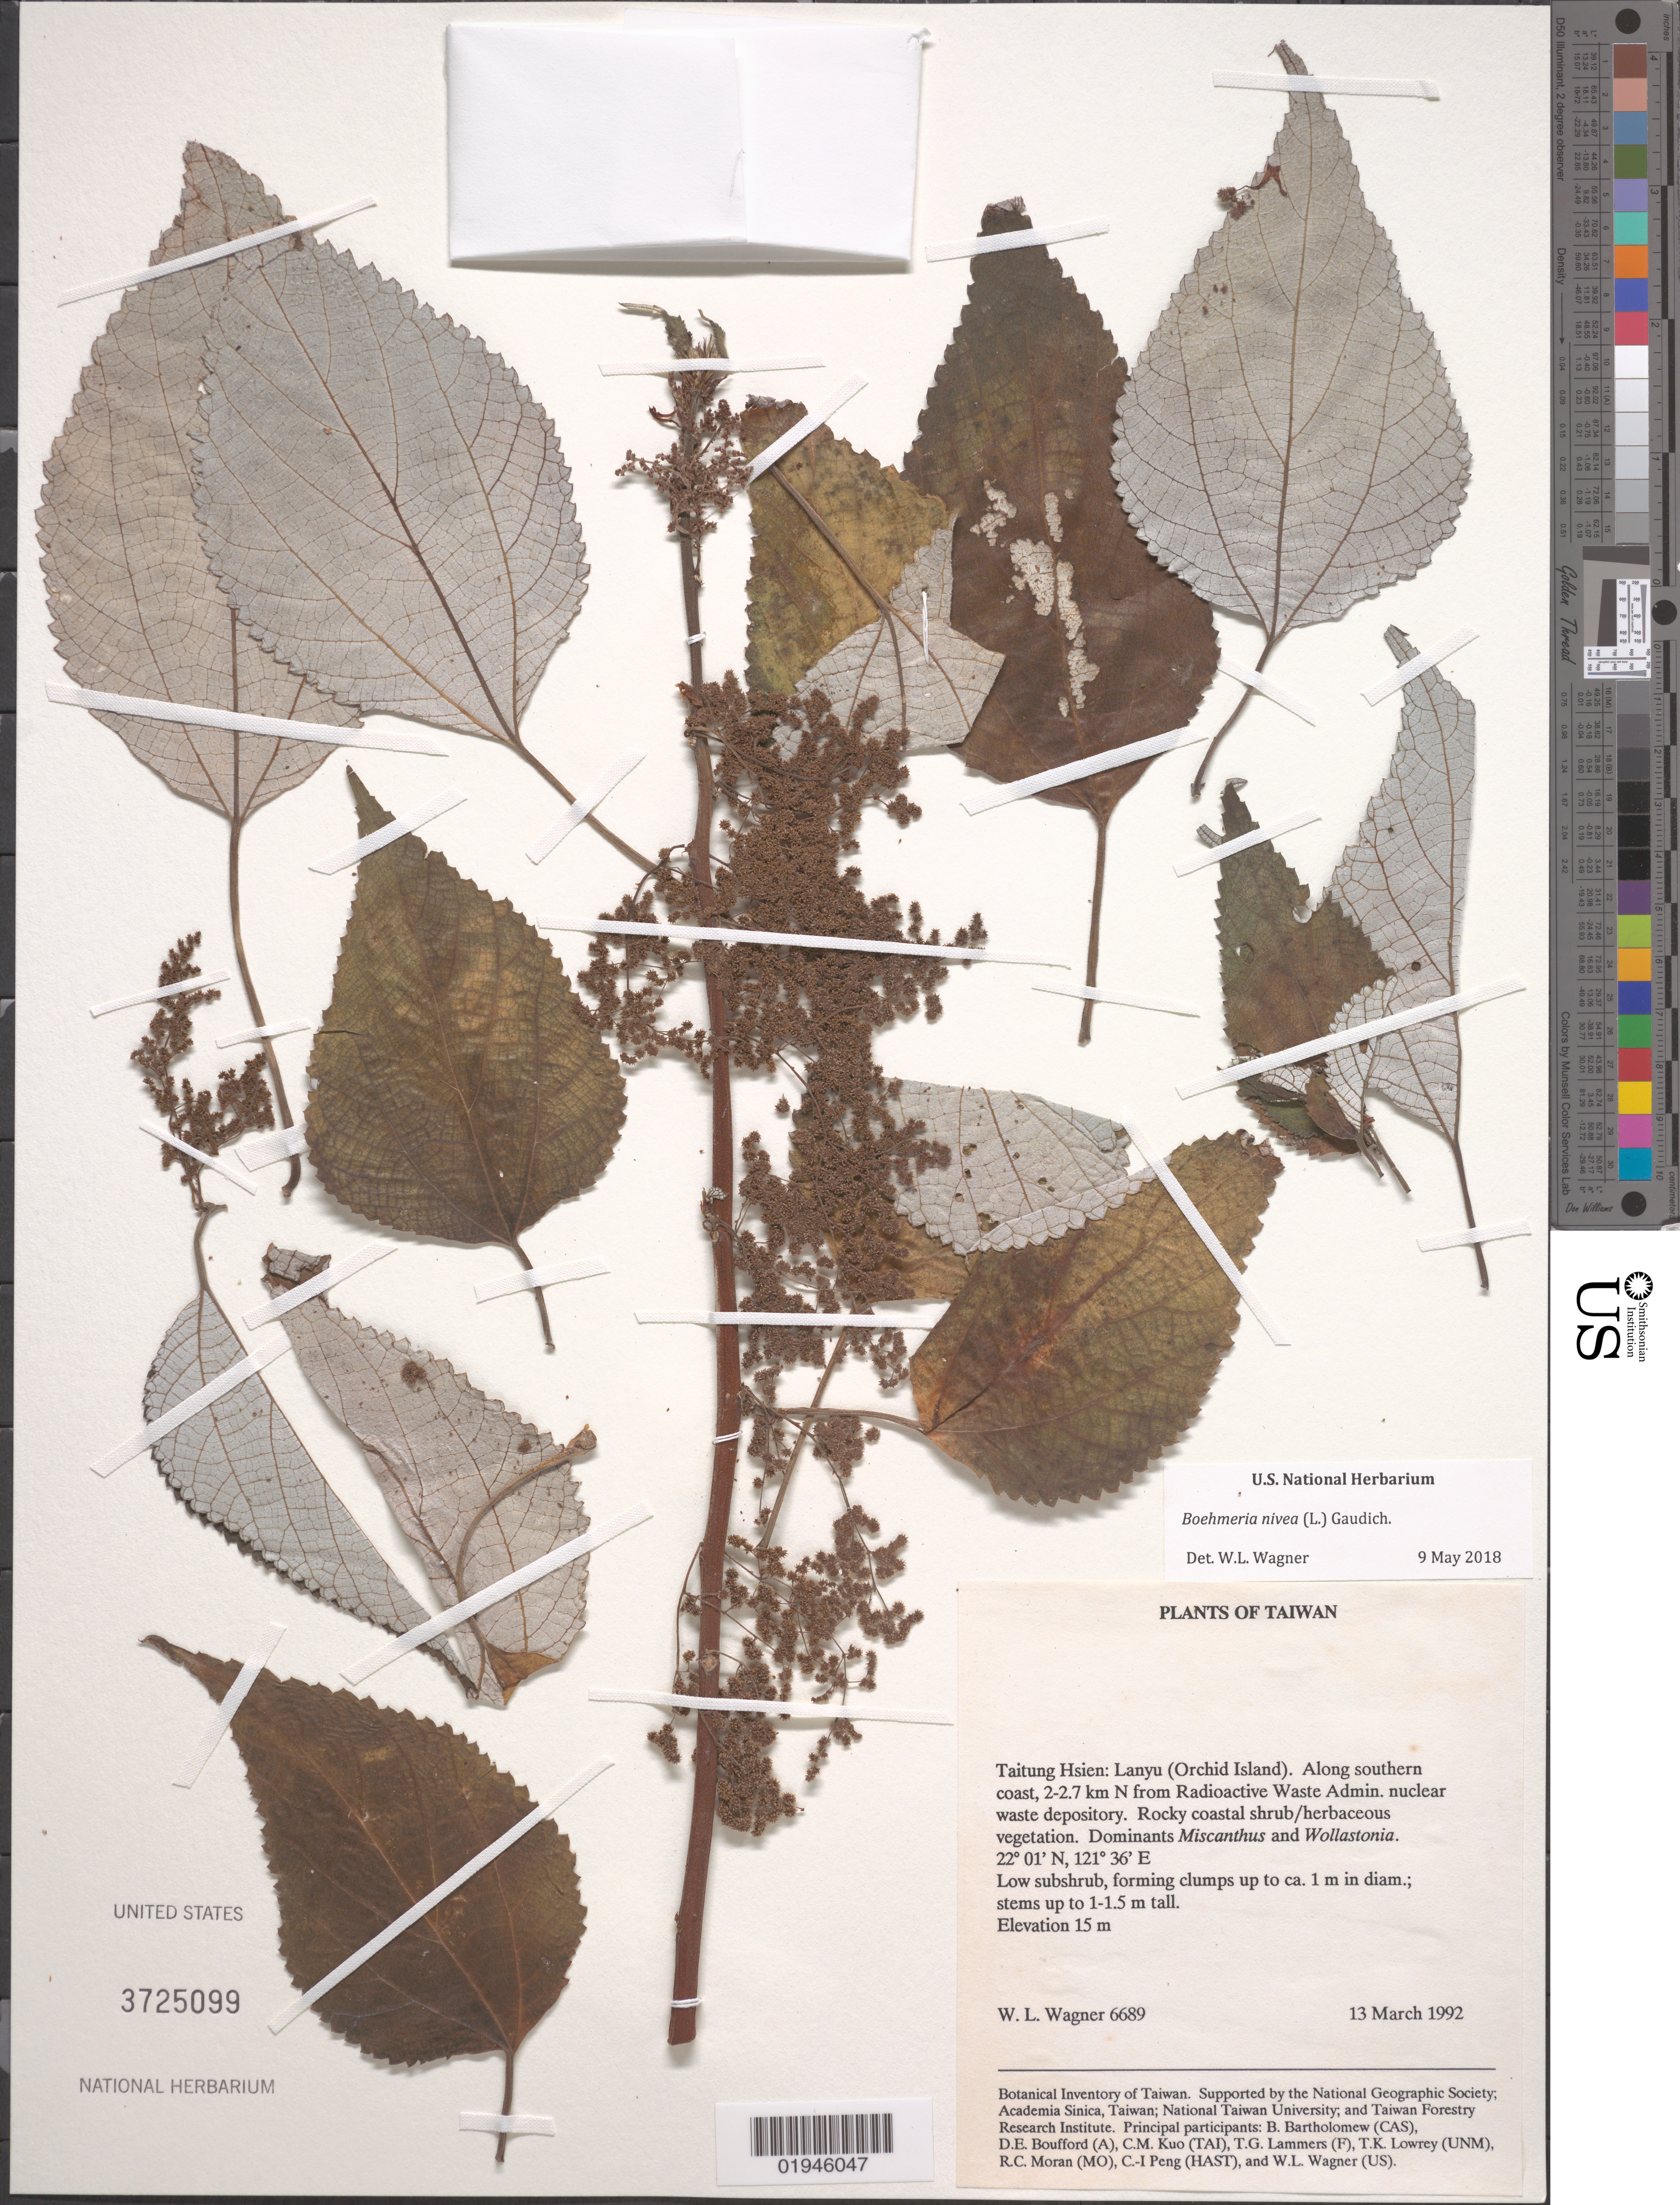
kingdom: Plantae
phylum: Tracheophyta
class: Magnoliopsida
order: Rosales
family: Urticaceae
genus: Boehmeria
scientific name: Boehmeria nivea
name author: (L.) Gaudich.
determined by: Wagner, W. L., (BOT), Smithsonian Institution - National Museum of Natural History (UNITED STATES)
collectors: W. L. Wagner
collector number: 6689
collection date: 1992-03-13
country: Taiwan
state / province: Taitung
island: Lanyu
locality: Taitung Hsien: Lanyu (Orchid Island), along southern coast, 2-2.7 km N from Radioactive Waste Admin. nuclear waste depository.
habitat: Coastal shrub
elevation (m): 15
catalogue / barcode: US 3725099